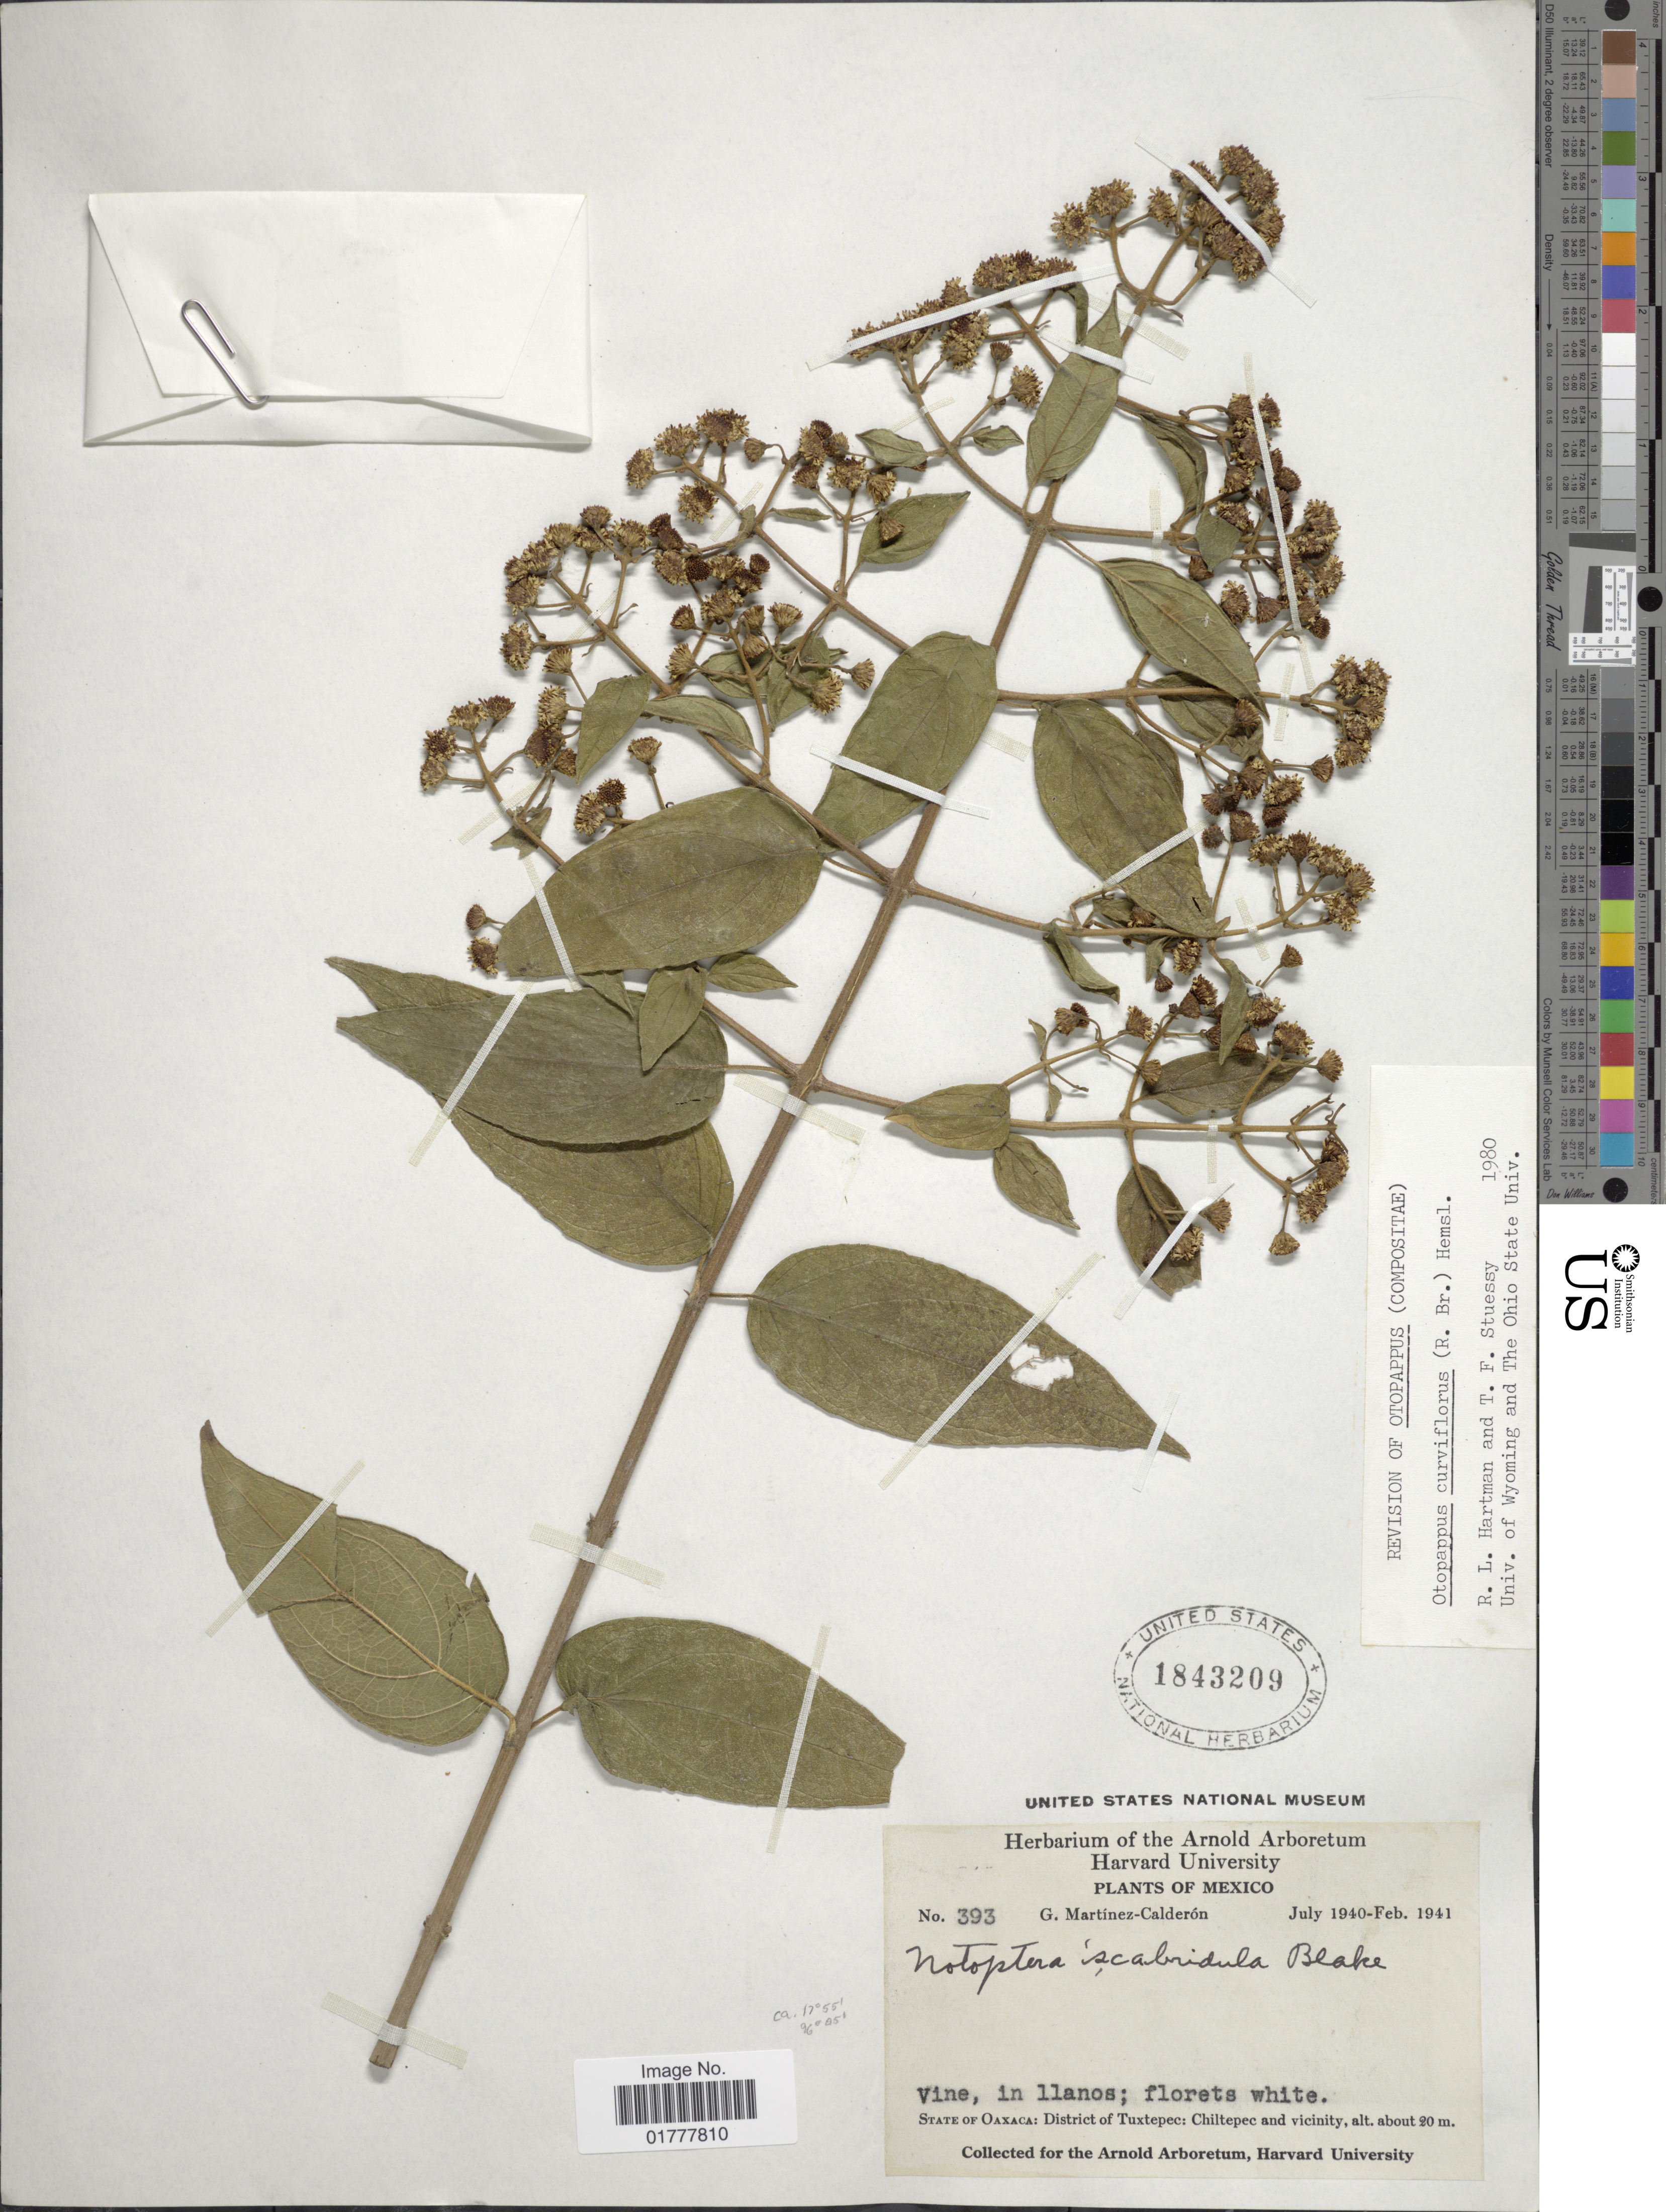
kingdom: Plantae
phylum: Tracheophyta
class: Magnoliopsida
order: Asterales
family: Asteraceae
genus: Otopappus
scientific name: Otopappus curviflorus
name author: (R. Br.) Hemsl.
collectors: G. Martínez Calderón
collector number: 393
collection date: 1940-07/1941-02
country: Mexico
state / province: Oaxaca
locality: Vine, in Llanos. State of Oaxaca.: District of Tuxtepec: Chiltepec and vicinity.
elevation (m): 20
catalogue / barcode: US 1843209